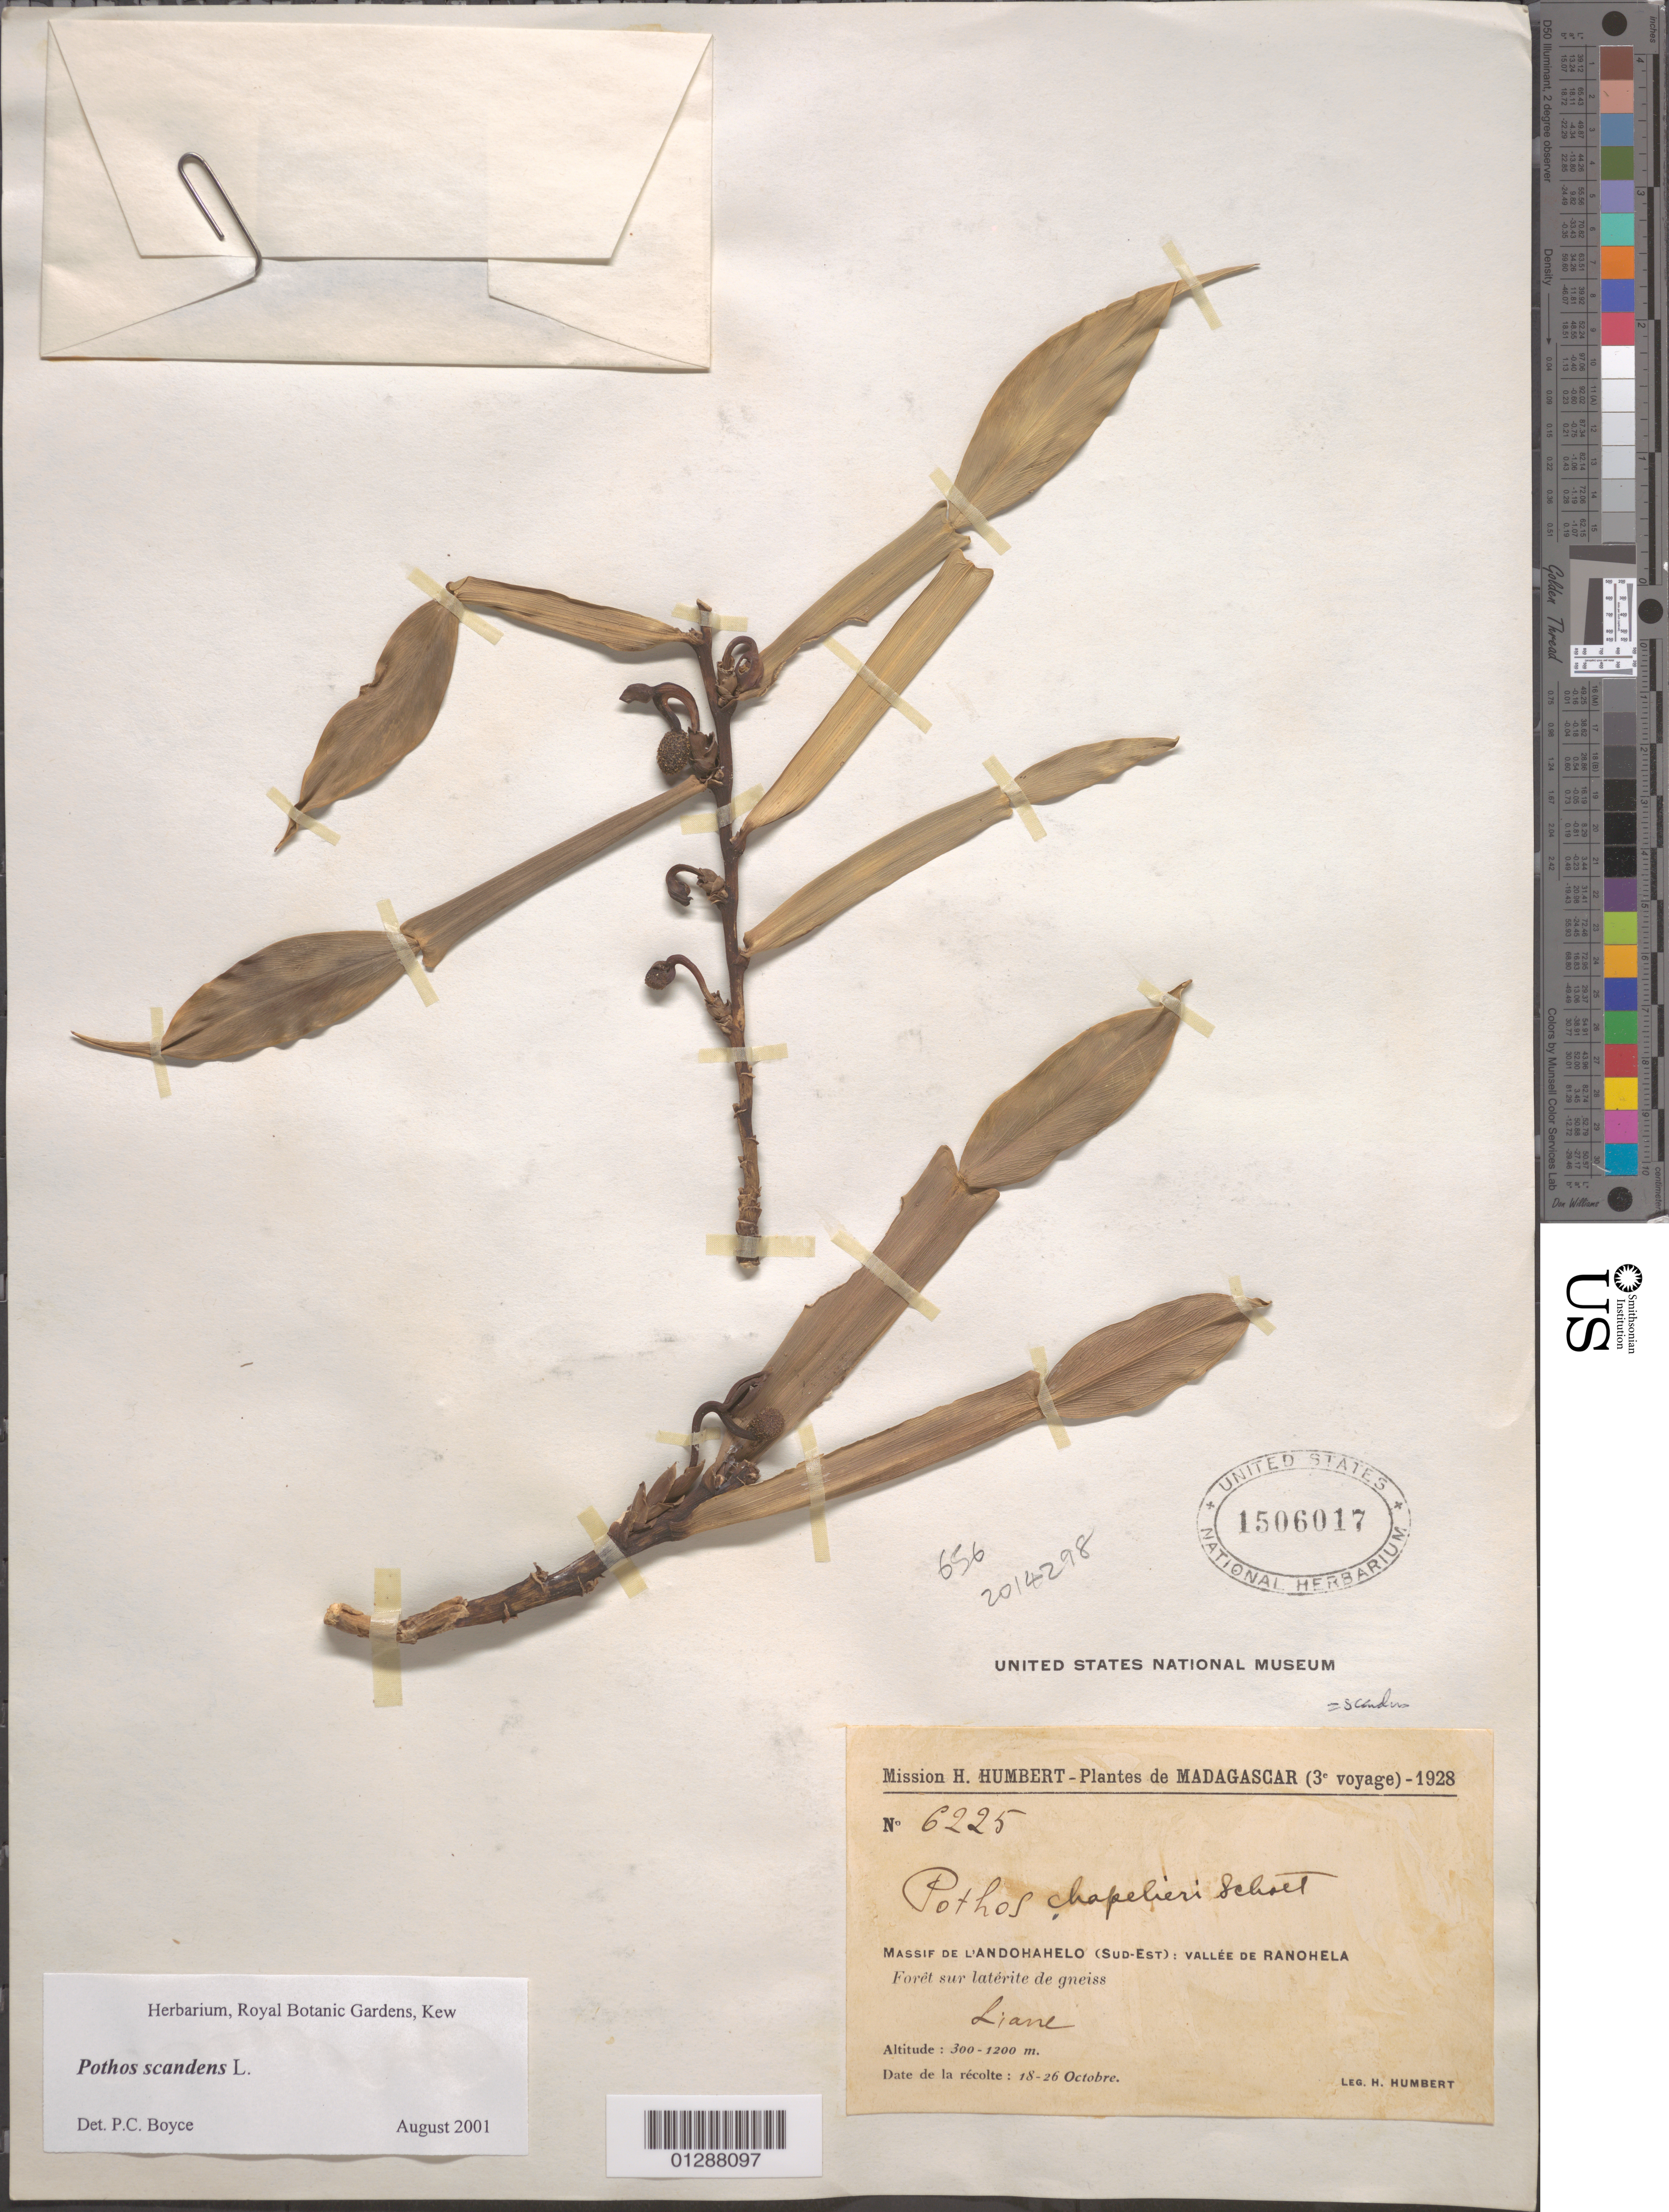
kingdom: Plantae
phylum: Tracheophyta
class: Liliopsida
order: Alismatales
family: Araceae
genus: Pothos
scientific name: Pothos scandens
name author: L.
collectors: H. Humbert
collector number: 6225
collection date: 1928-10-18/1928-10-26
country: Madagascar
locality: Massif de L'Andohahelo (Sud-Est): Vallée de Ranohela.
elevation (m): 300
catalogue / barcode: US 1506017